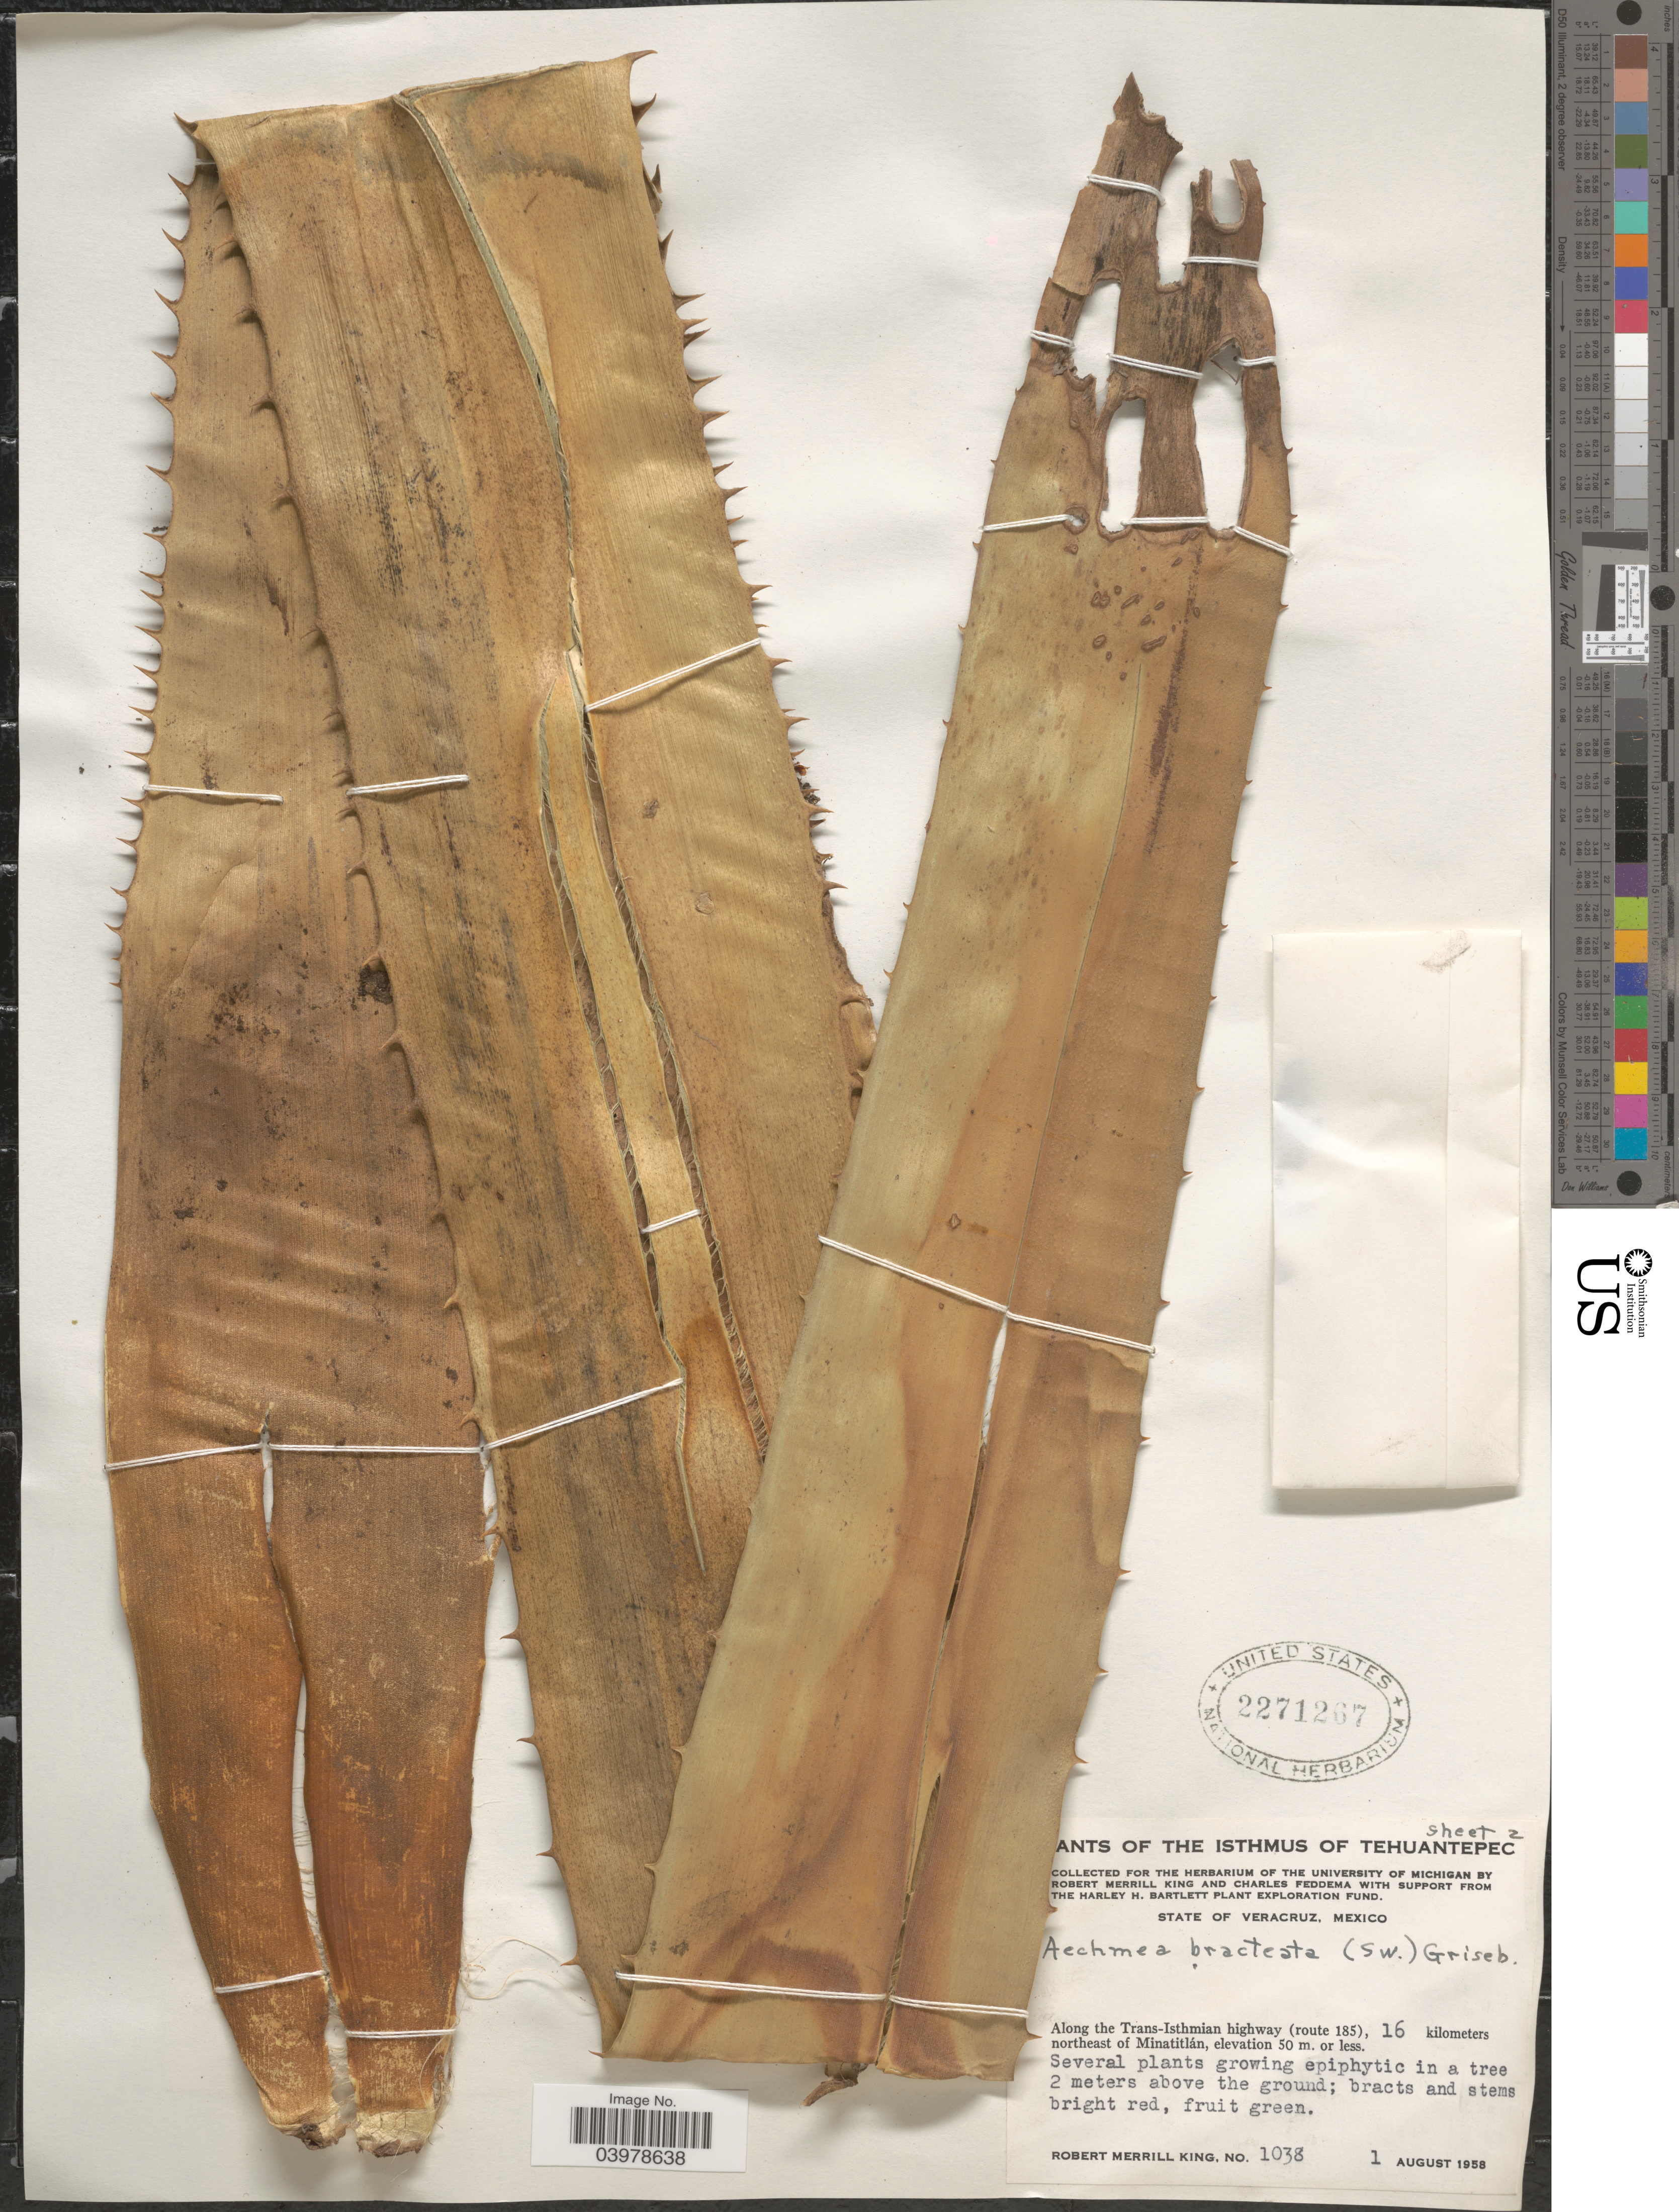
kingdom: Plantae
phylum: Tracheophyta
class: Liliopsida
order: Poales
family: Bromeliaceae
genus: Aechmea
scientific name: Aechmea bracteata var. bracteata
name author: (Sw.) Griseb.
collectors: R. M. King & C. Feddema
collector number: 1038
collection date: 1958-08-01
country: Mexico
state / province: Veracruz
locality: The Isthmus of Tehuantepec. State of Veracruz. Along the Trans-Isthmian highway (route 185), 16 kilometers northeast of Minatitlán.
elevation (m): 50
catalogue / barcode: US 2271267